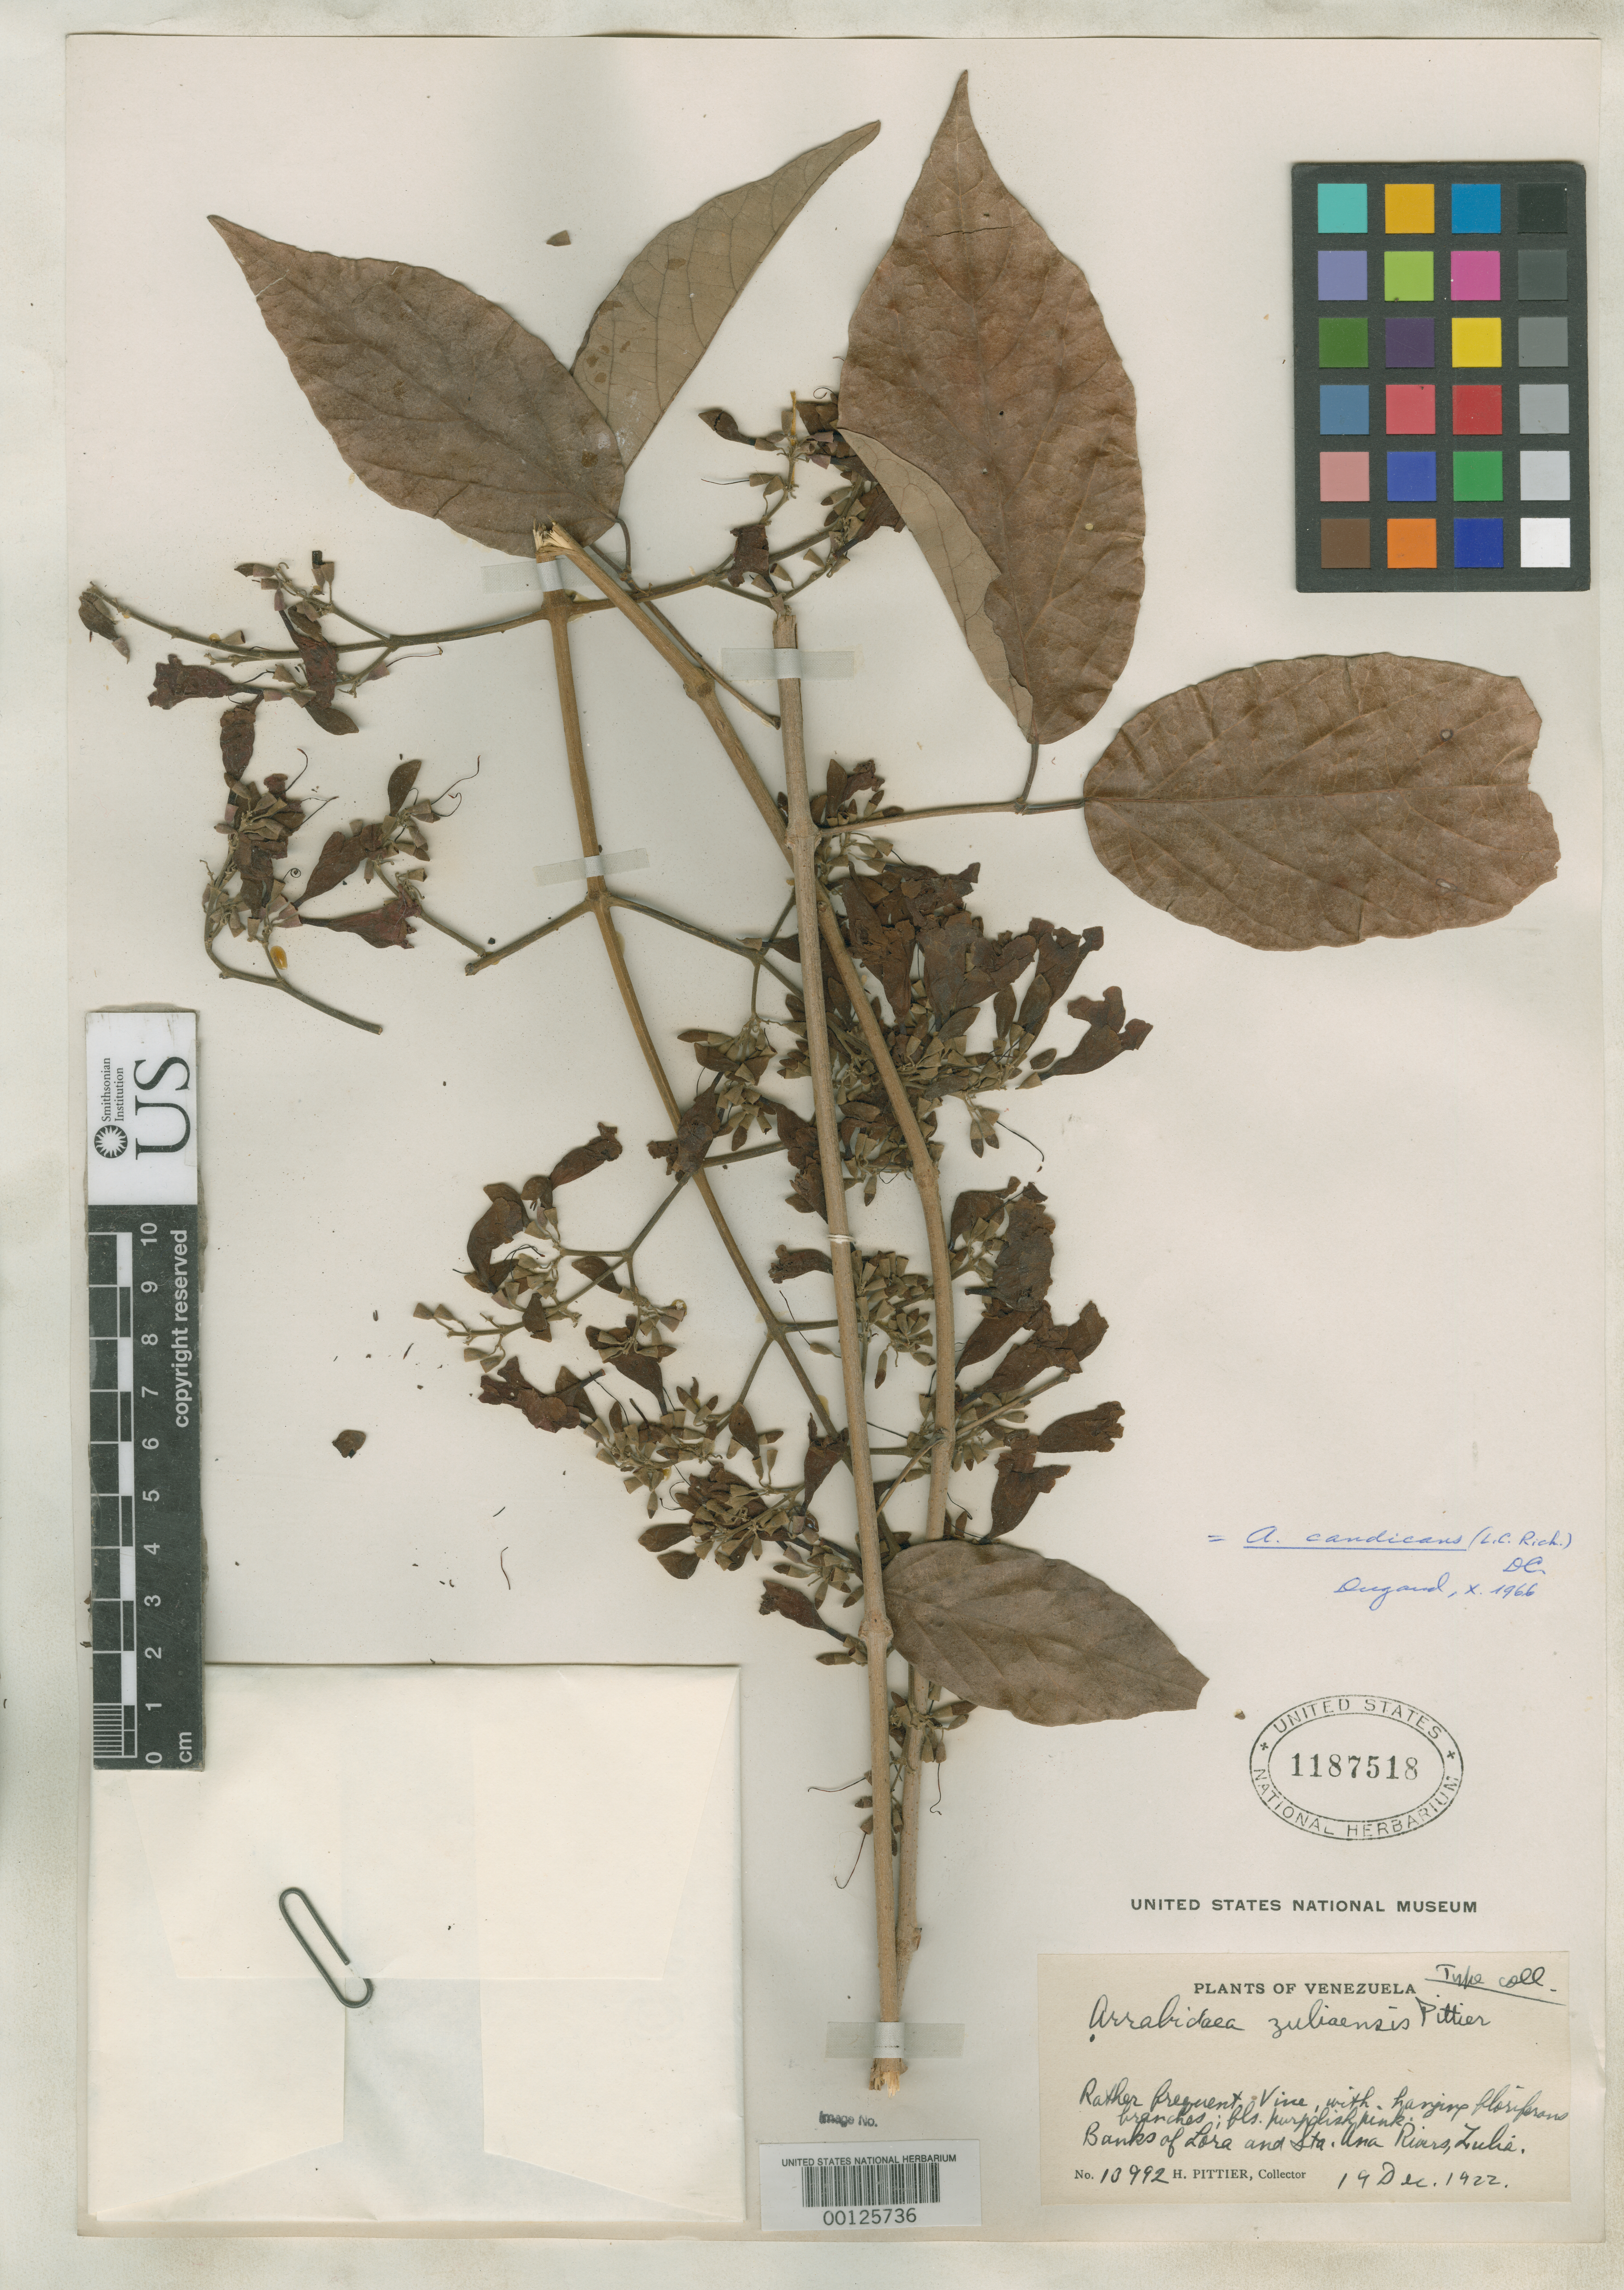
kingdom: Plantae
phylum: Tracheophyta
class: Magnoliopsida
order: Lamiales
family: Bignoniaceae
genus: Arrabidaea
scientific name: Arrabidaea zuliaensis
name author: Pittier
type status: Type Collection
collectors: H. F. Pittier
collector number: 10992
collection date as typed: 19 Dec 1922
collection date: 1922-12-19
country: Venezuela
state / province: Zulia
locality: Banks of Lora and Santa Ana rivers.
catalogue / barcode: US 1187518